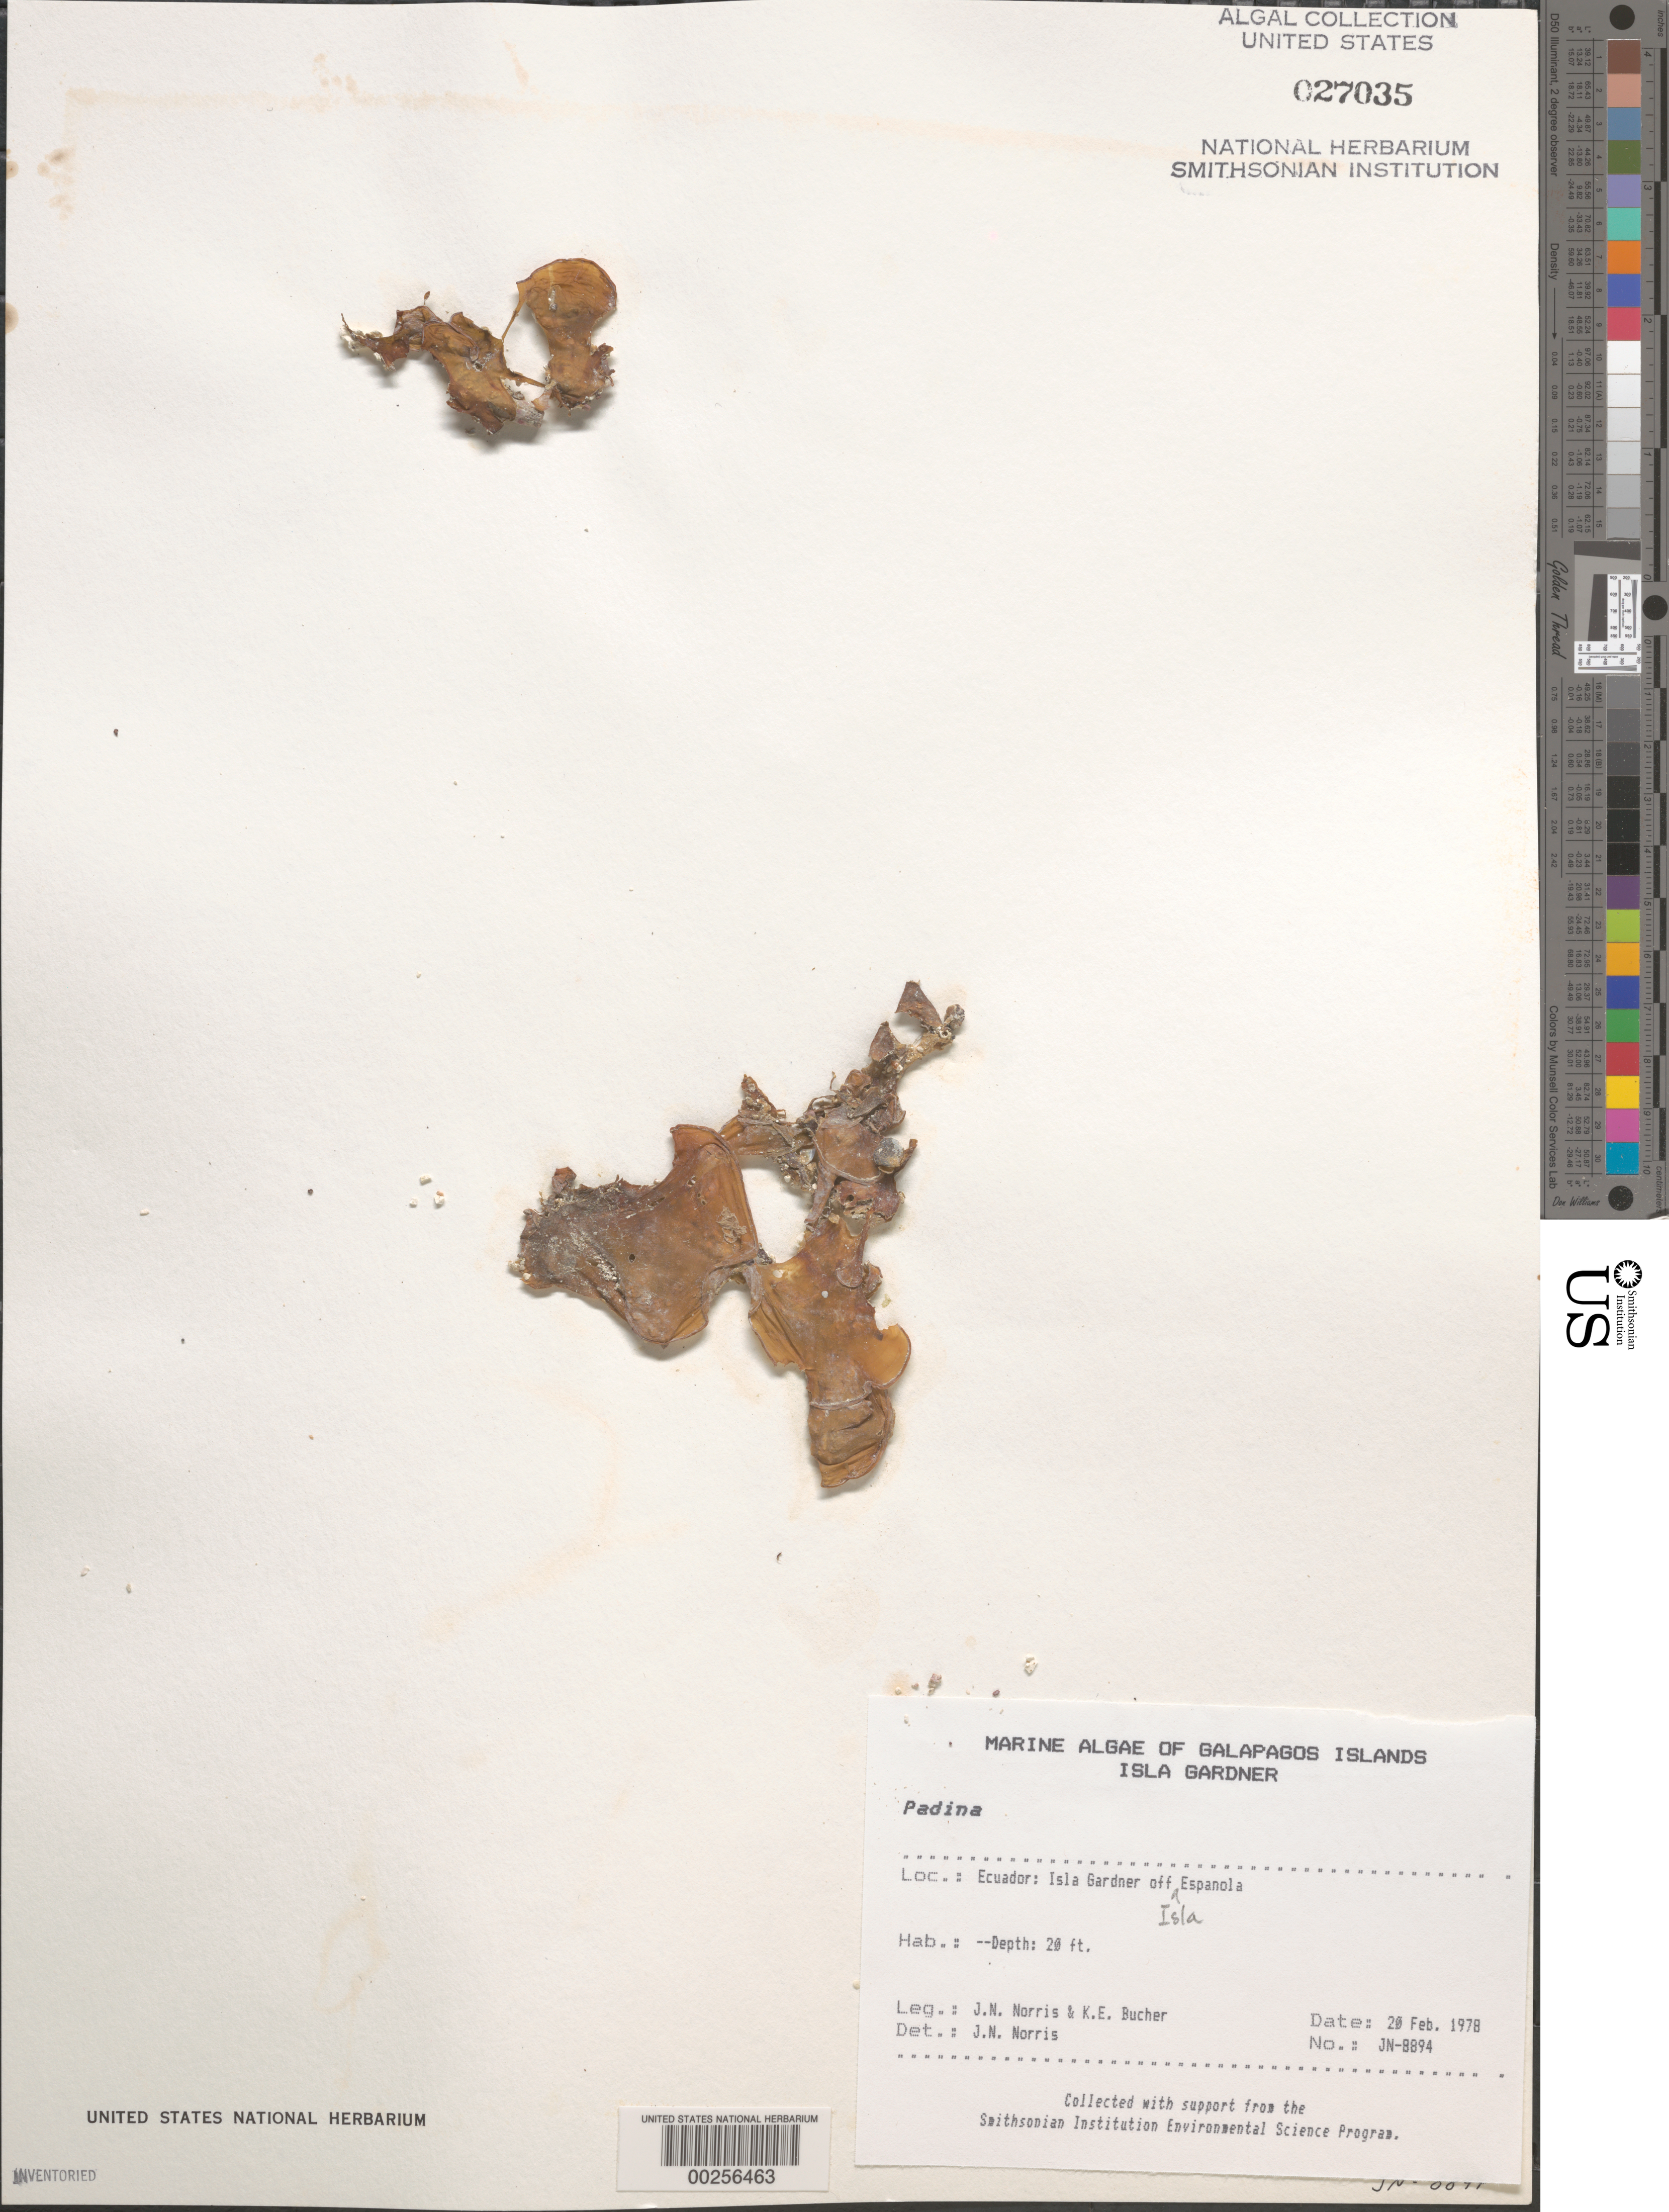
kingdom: Chromista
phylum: Ochrophyta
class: Phaeophyceae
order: Dictyotales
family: Dictyotaceae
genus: Padina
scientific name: Padina sp.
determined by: Norris, James N.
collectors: J. N. Norris & K. E. Bucher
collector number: JN-8894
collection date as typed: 20 Feb 1978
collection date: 1978-02-20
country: Ecuador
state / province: Colón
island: Gardner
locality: Off Isla Española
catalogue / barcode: US 27035